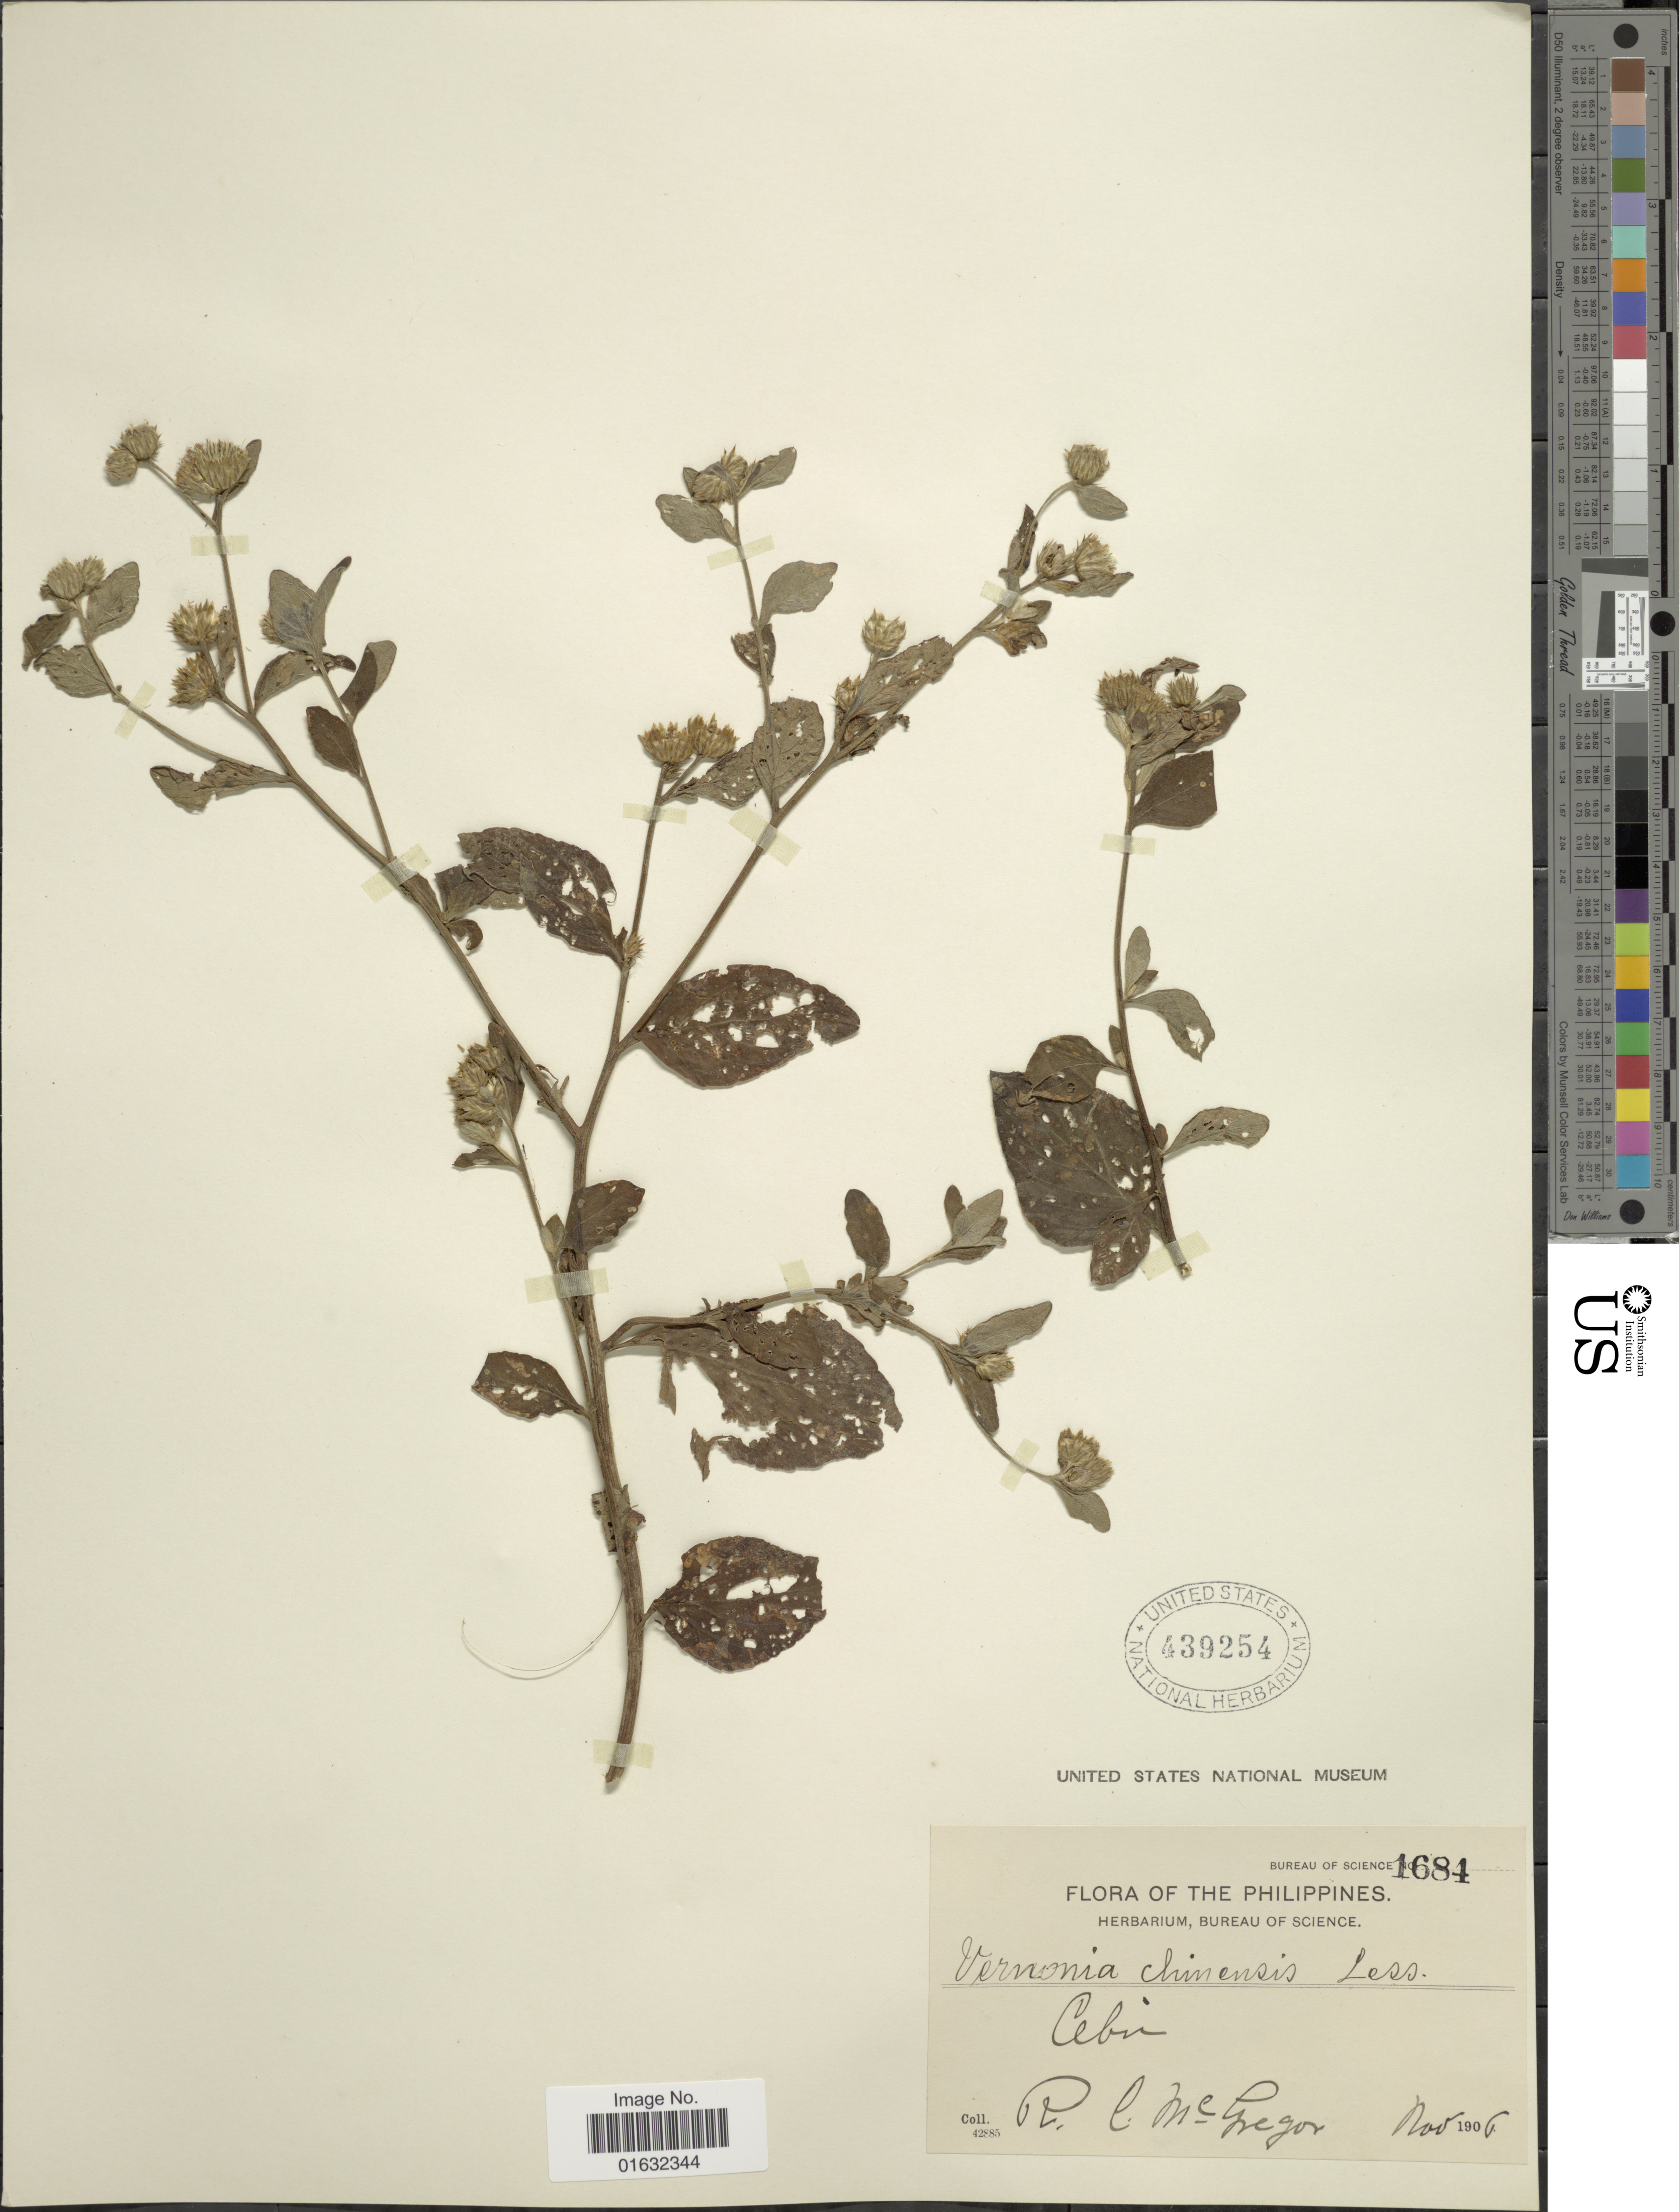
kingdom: Plantae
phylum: Tracheophyta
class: Magnoliopsida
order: Asterales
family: Asteraceae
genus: Cyanthillium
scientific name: Cyanthillium patulum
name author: (Aiton) H. Rob.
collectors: R. McGregor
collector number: Bureau Of Science 1684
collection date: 1906-11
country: Philippines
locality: Cebin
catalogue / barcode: US 439254